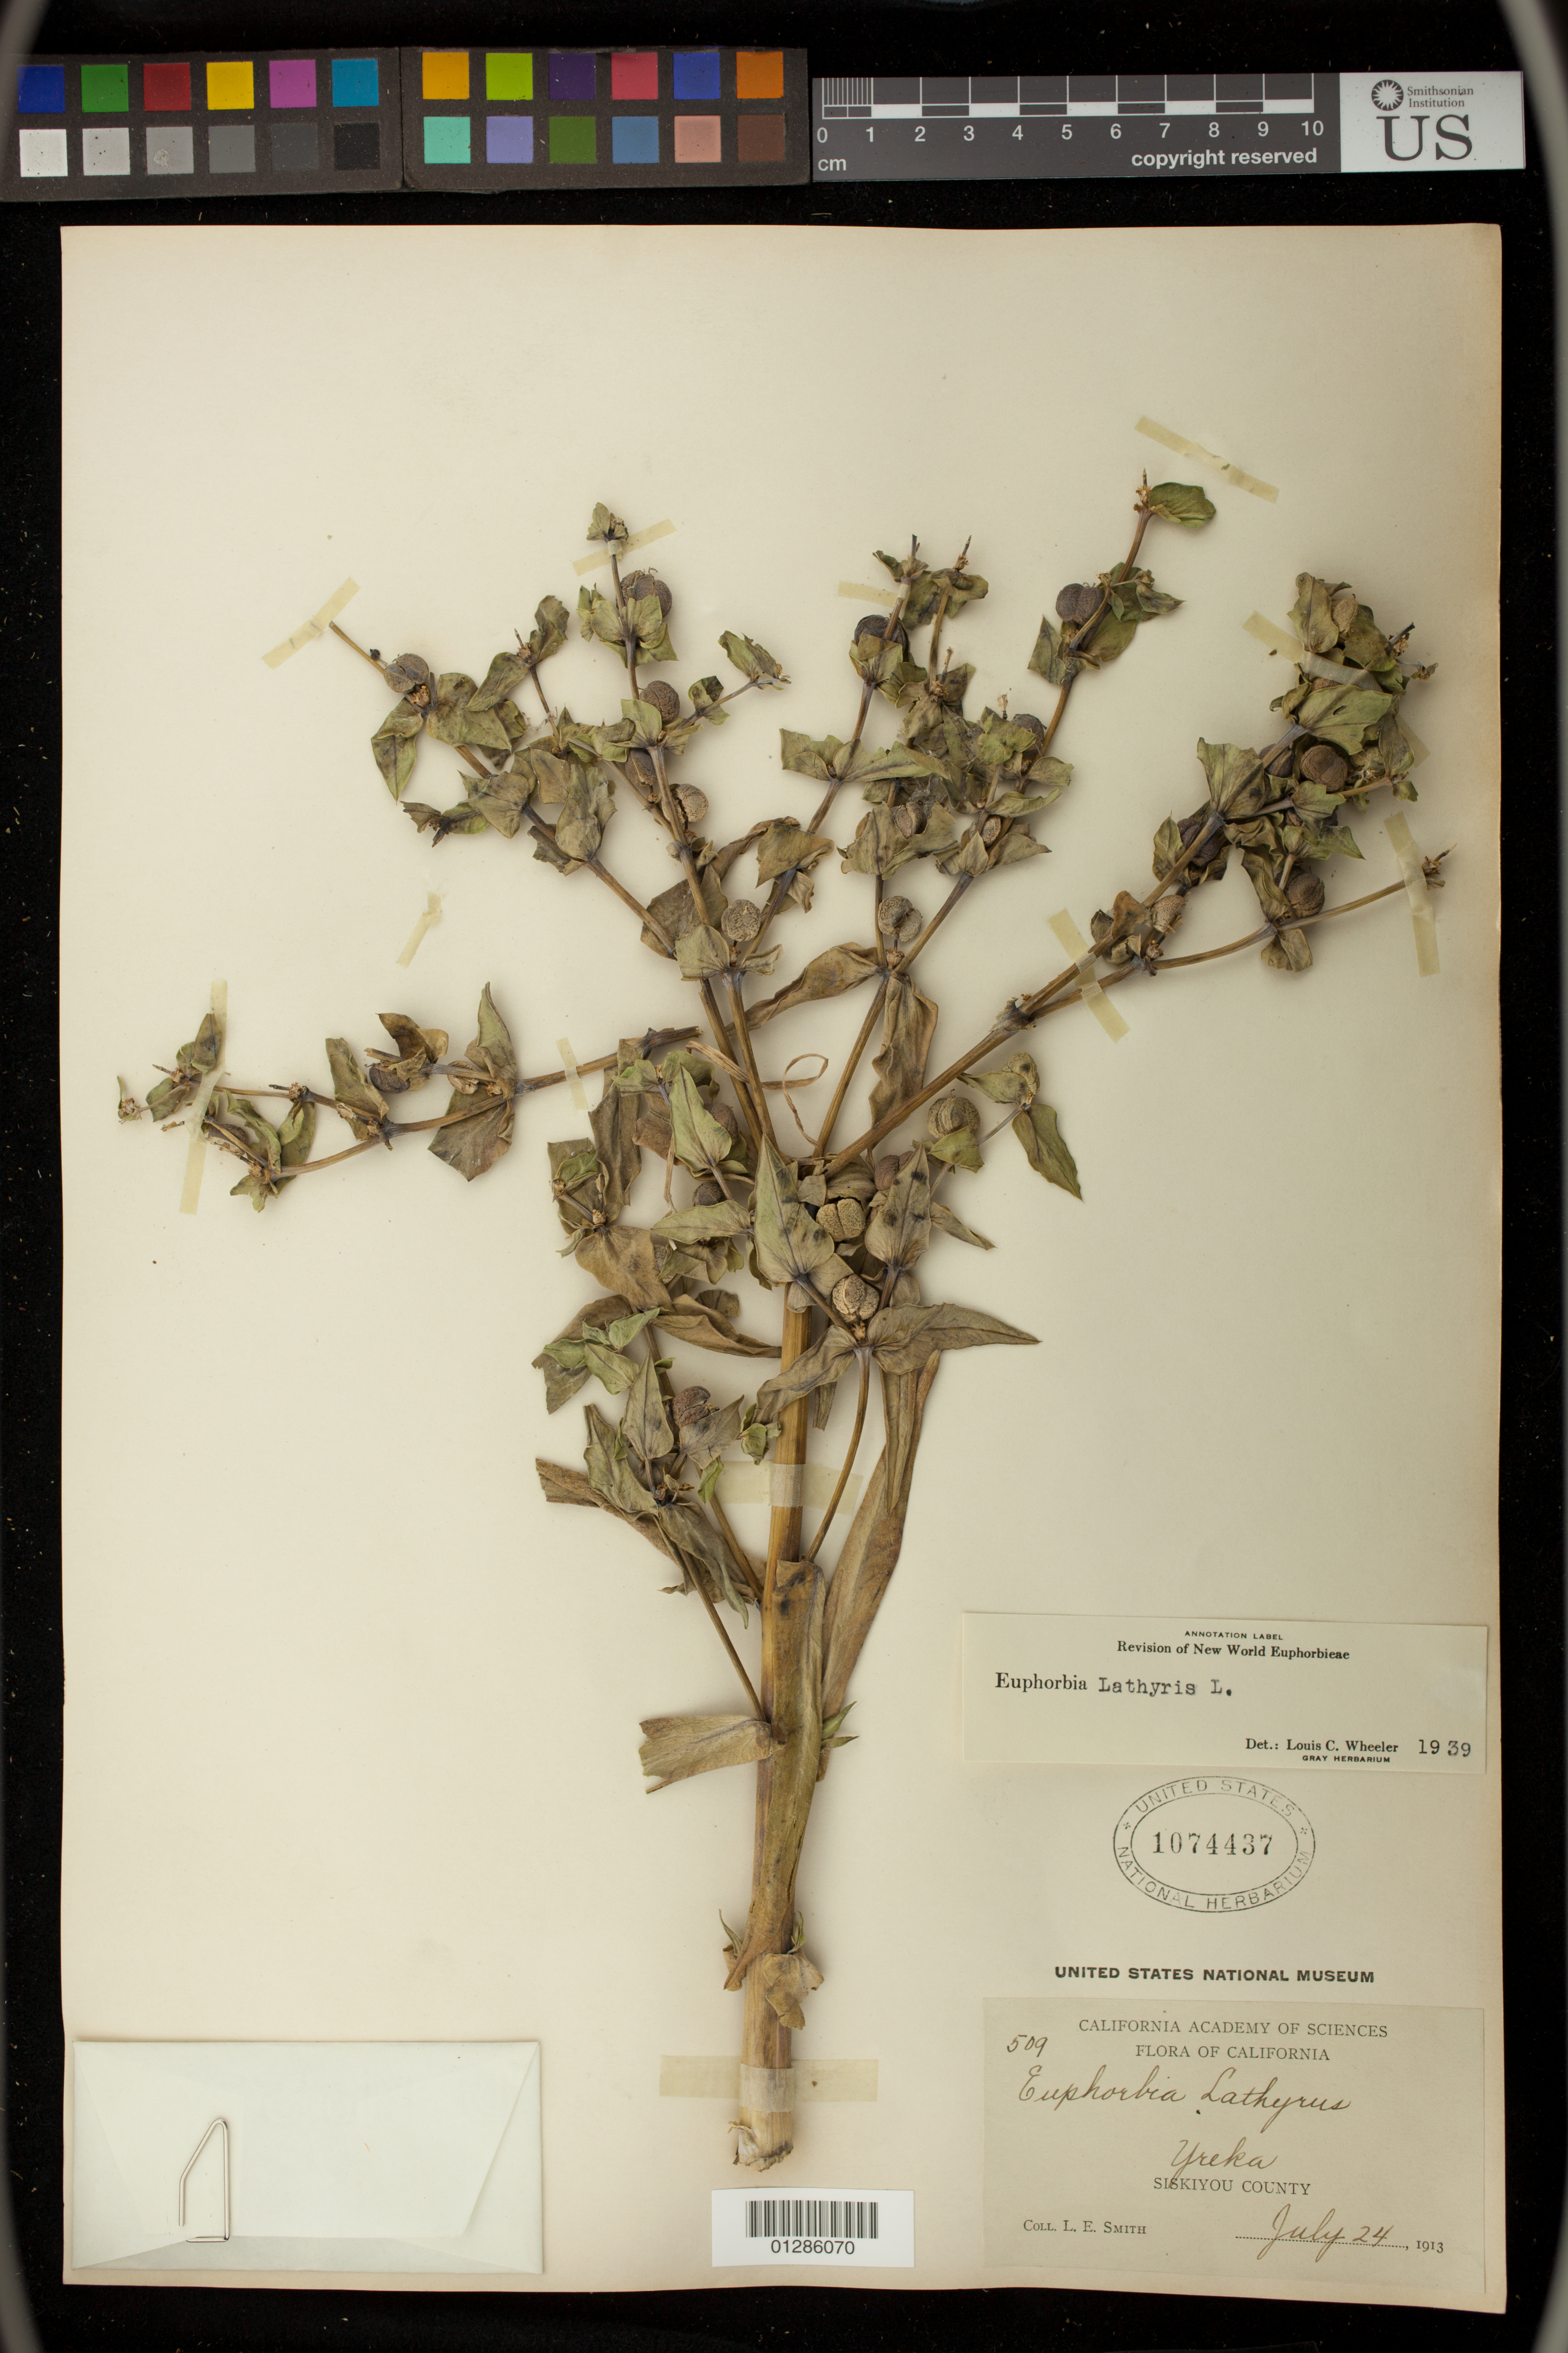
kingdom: Plantae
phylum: Tracheophyta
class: Magnoliopsida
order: Malpighiales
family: Euphorbiaceae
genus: Euphorbia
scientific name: Euphorbia lathyris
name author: L.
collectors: L. E. Smith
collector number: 509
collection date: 1913-07-24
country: United States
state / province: California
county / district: Siskiyou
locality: Yreka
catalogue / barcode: US 1074437